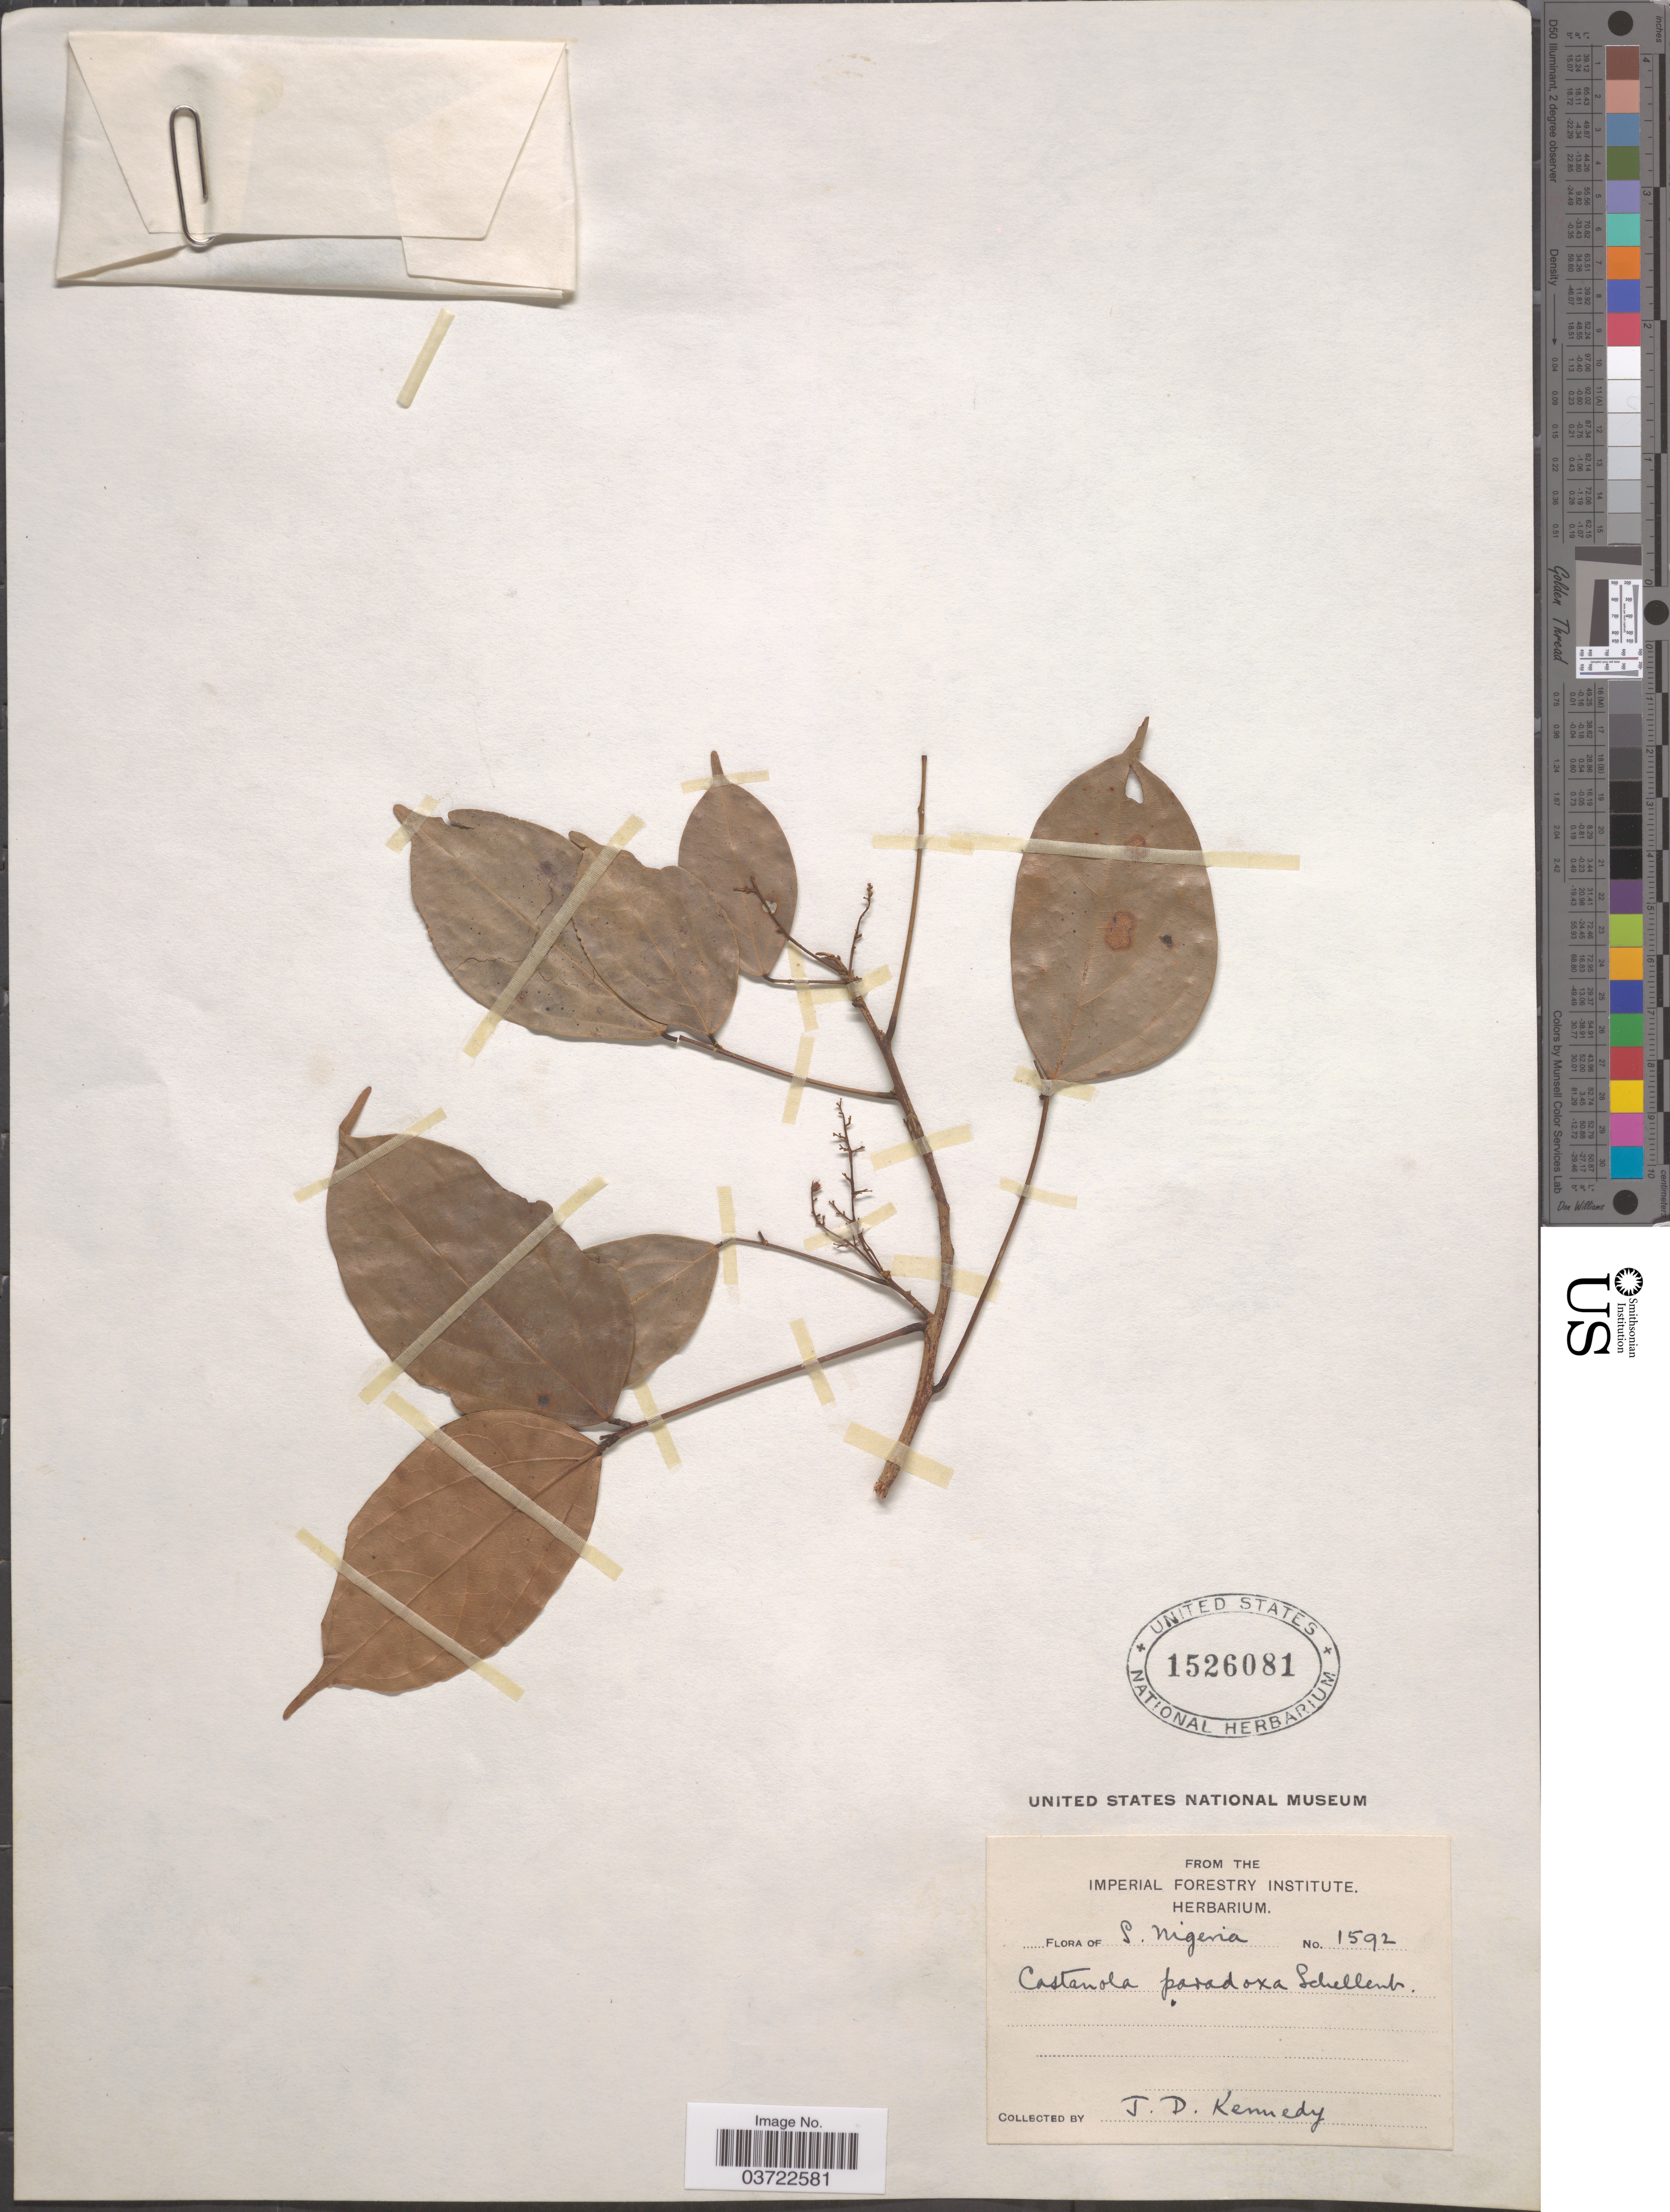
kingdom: Plantae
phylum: Tracheophyta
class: Magnoliopsida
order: Oxalidales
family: Connaraceae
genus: Agelaea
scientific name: Agelaea paradoxa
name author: Gilg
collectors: J. D. Kennedy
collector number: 1592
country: Nigeria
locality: S. Nigeria.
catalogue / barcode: US 1526081